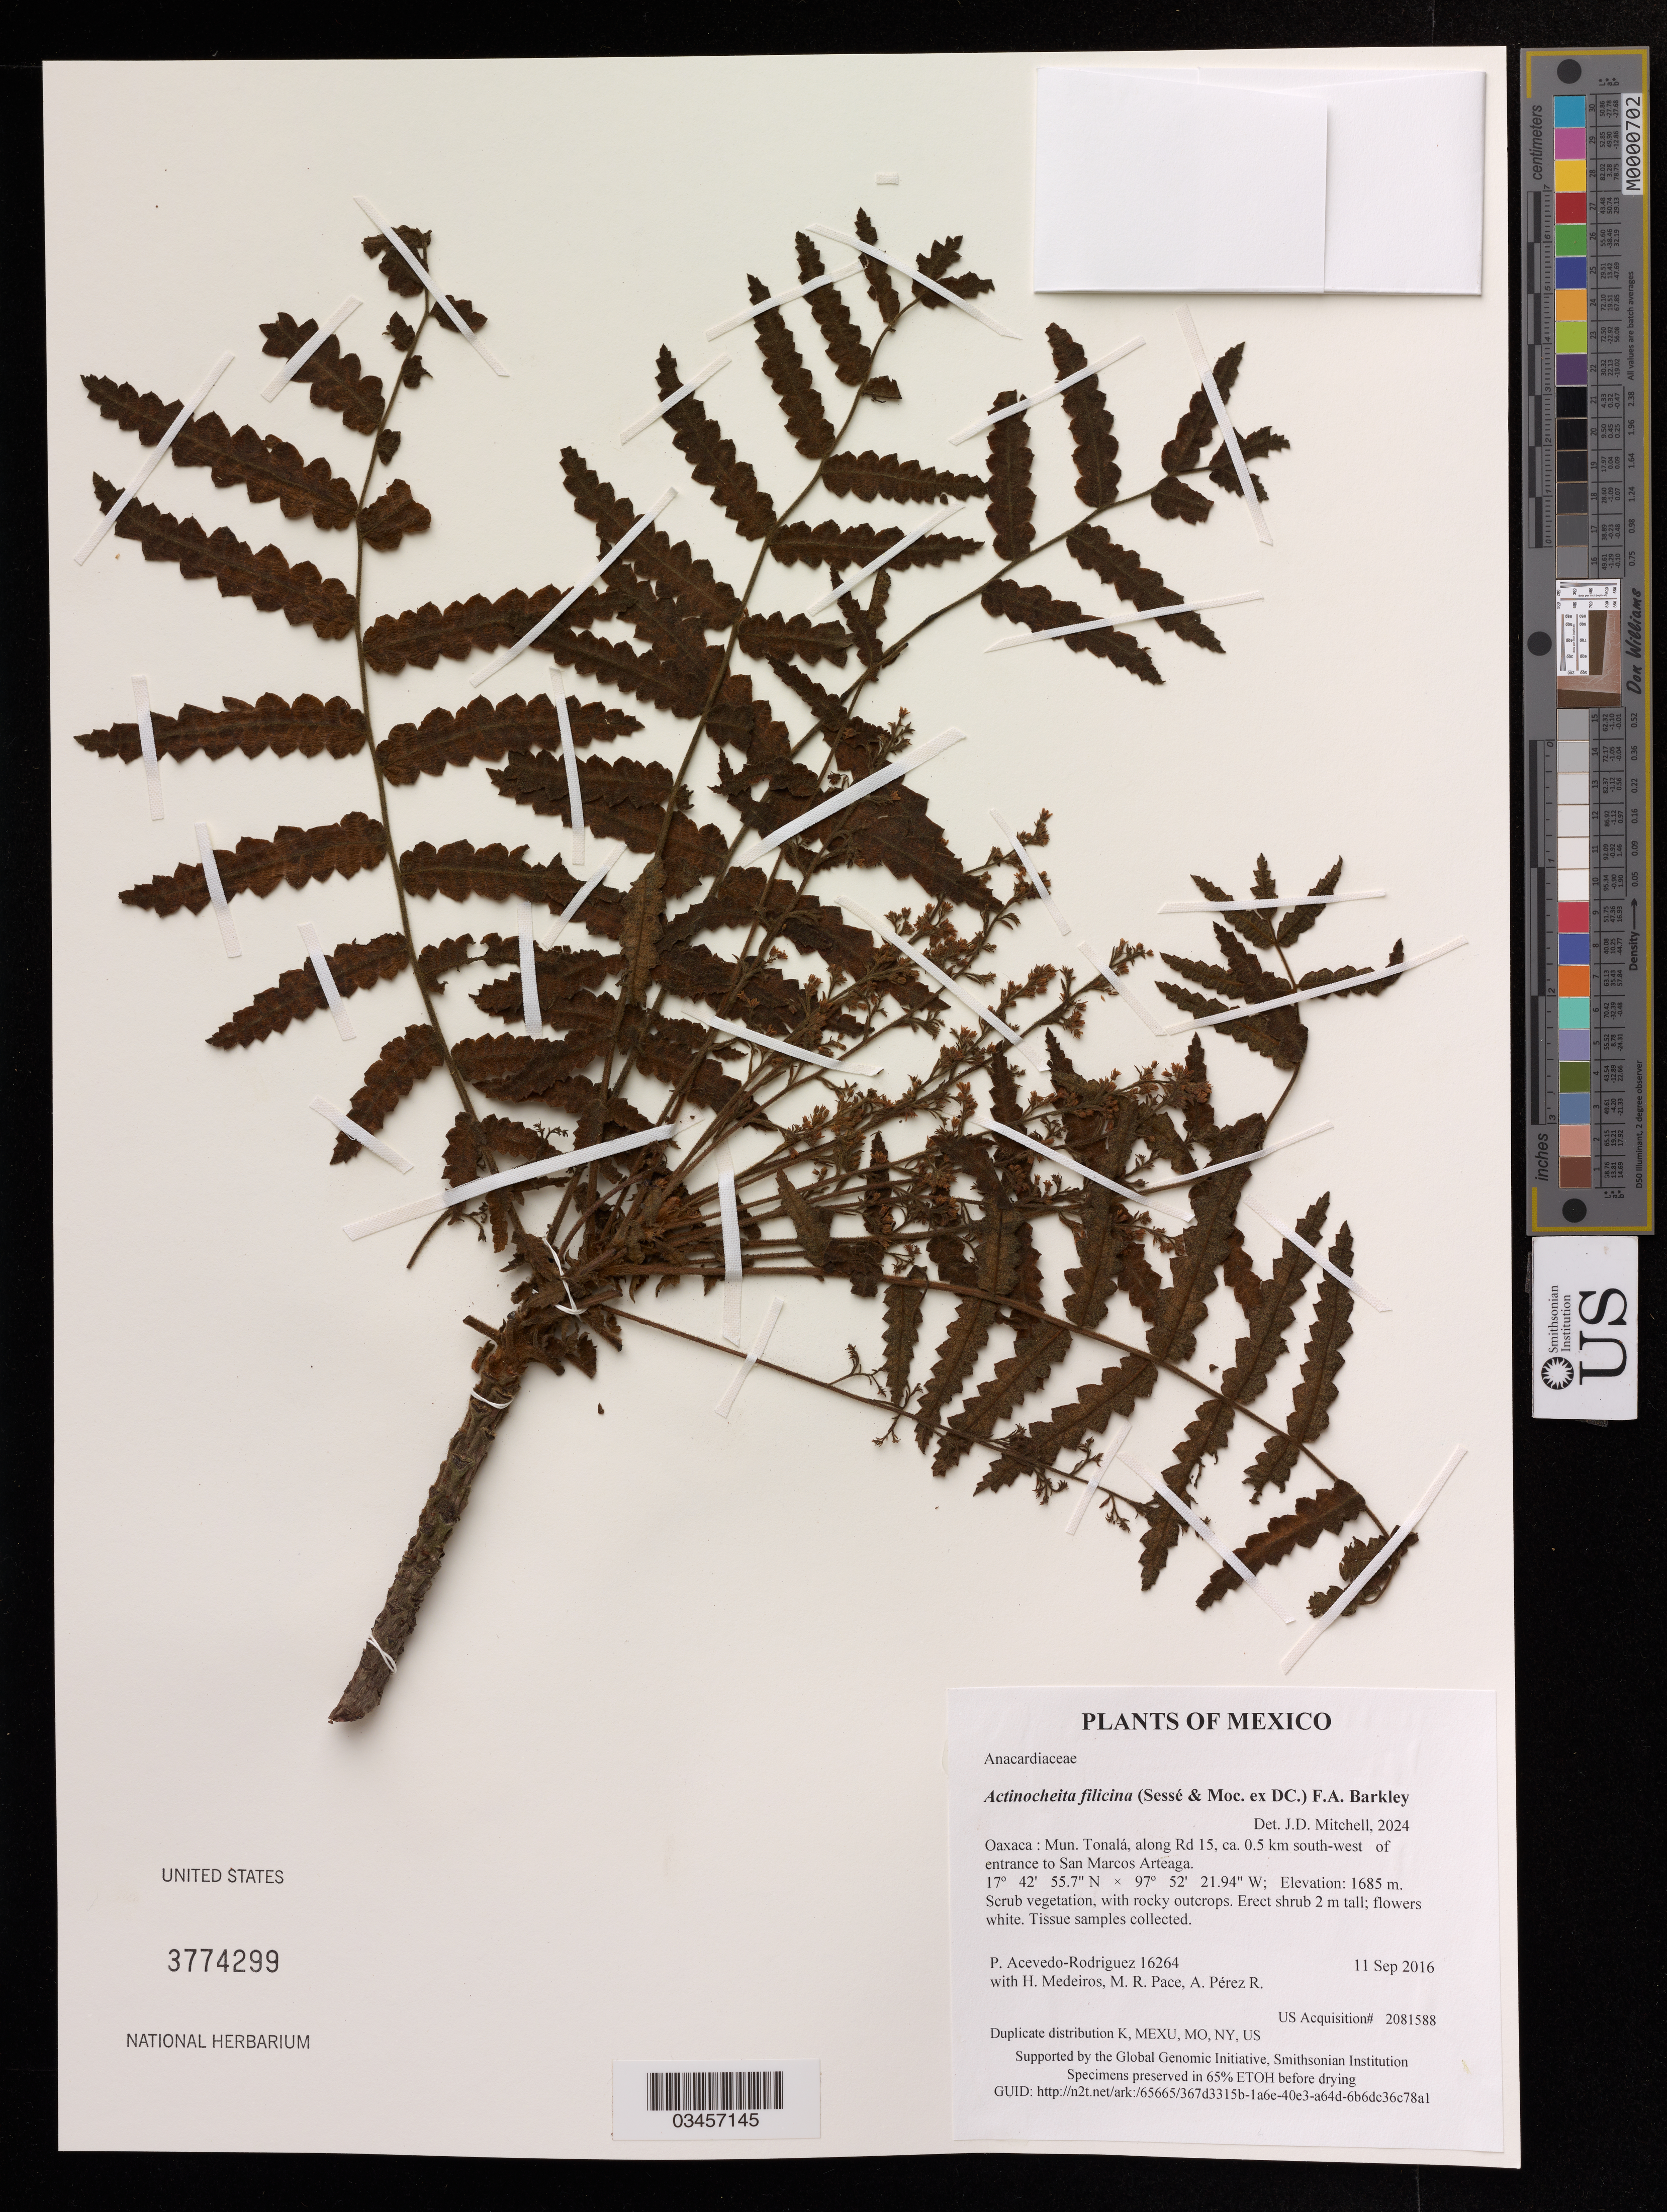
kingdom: Plantae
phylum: Tracheophyta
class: Magnoliopsida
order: Sapindales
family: Anacardiaceae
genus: Actinocheita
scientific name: Actinocheita filicina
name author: (Sessé & Moc. ex DC.) F.A. Barkley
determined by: Mitchell, John D.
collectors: P. Acevedo-Rodriguez, H. Medeiros, M. Pace & A. Pérez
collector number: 16264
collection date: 2016-09-11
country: Mexico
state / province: Oaxaca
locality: Mun.Tonalá, along Rd 15, ca. 0.5 km south-west of entrance to San Marcos Arteaga.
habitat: Scrub vegetation, with rocky outcrops.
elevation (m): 1685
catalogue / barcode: US 3774299